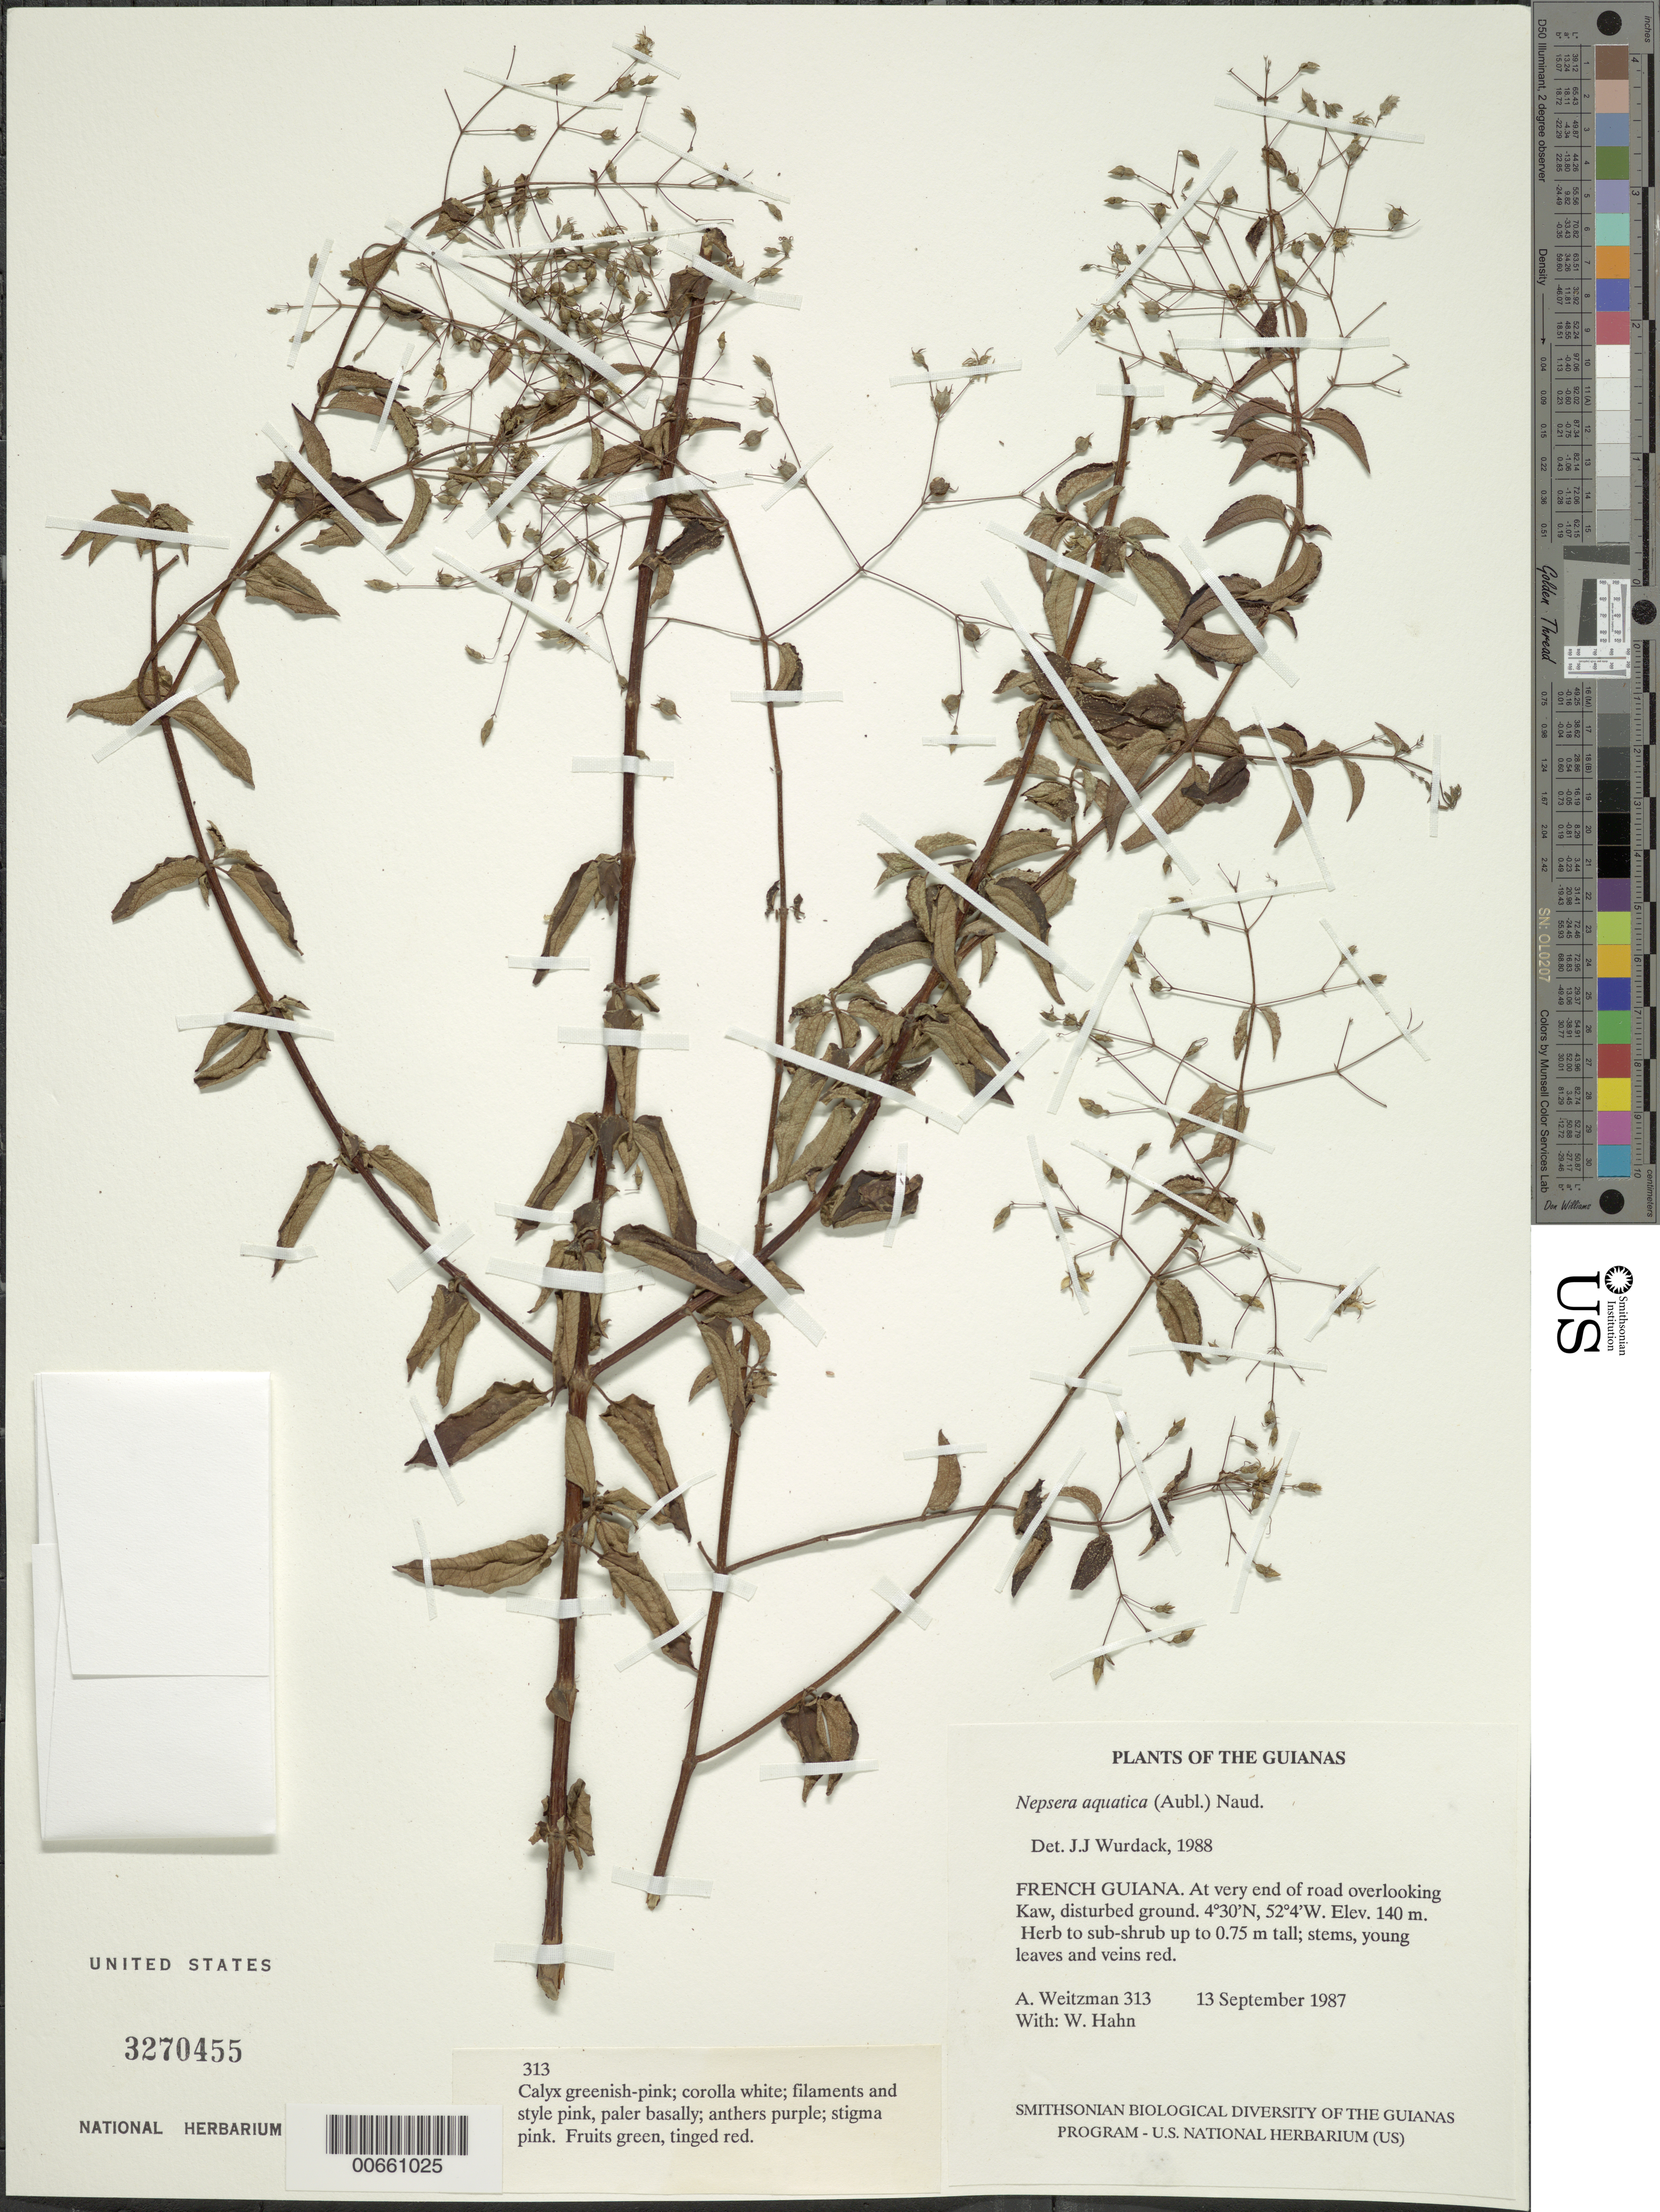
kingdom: Plantae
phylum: Tracheophyta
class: Magnoliopsida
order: Myrtales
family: Melastomataceae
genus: Nepsera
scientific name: Nepsera aquatica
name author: (Aubl.) Naudin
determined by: Wurdack, John J., (US), US (UNITED STATES)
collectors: A. L. Weitzman & W. Hahn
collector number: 313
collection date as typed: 13 September 1987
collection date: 1987-09-13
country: French Guiana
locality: At very end of road overlooking Kaw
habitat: Disturbed ground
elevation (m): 140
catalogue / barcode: US 3270455